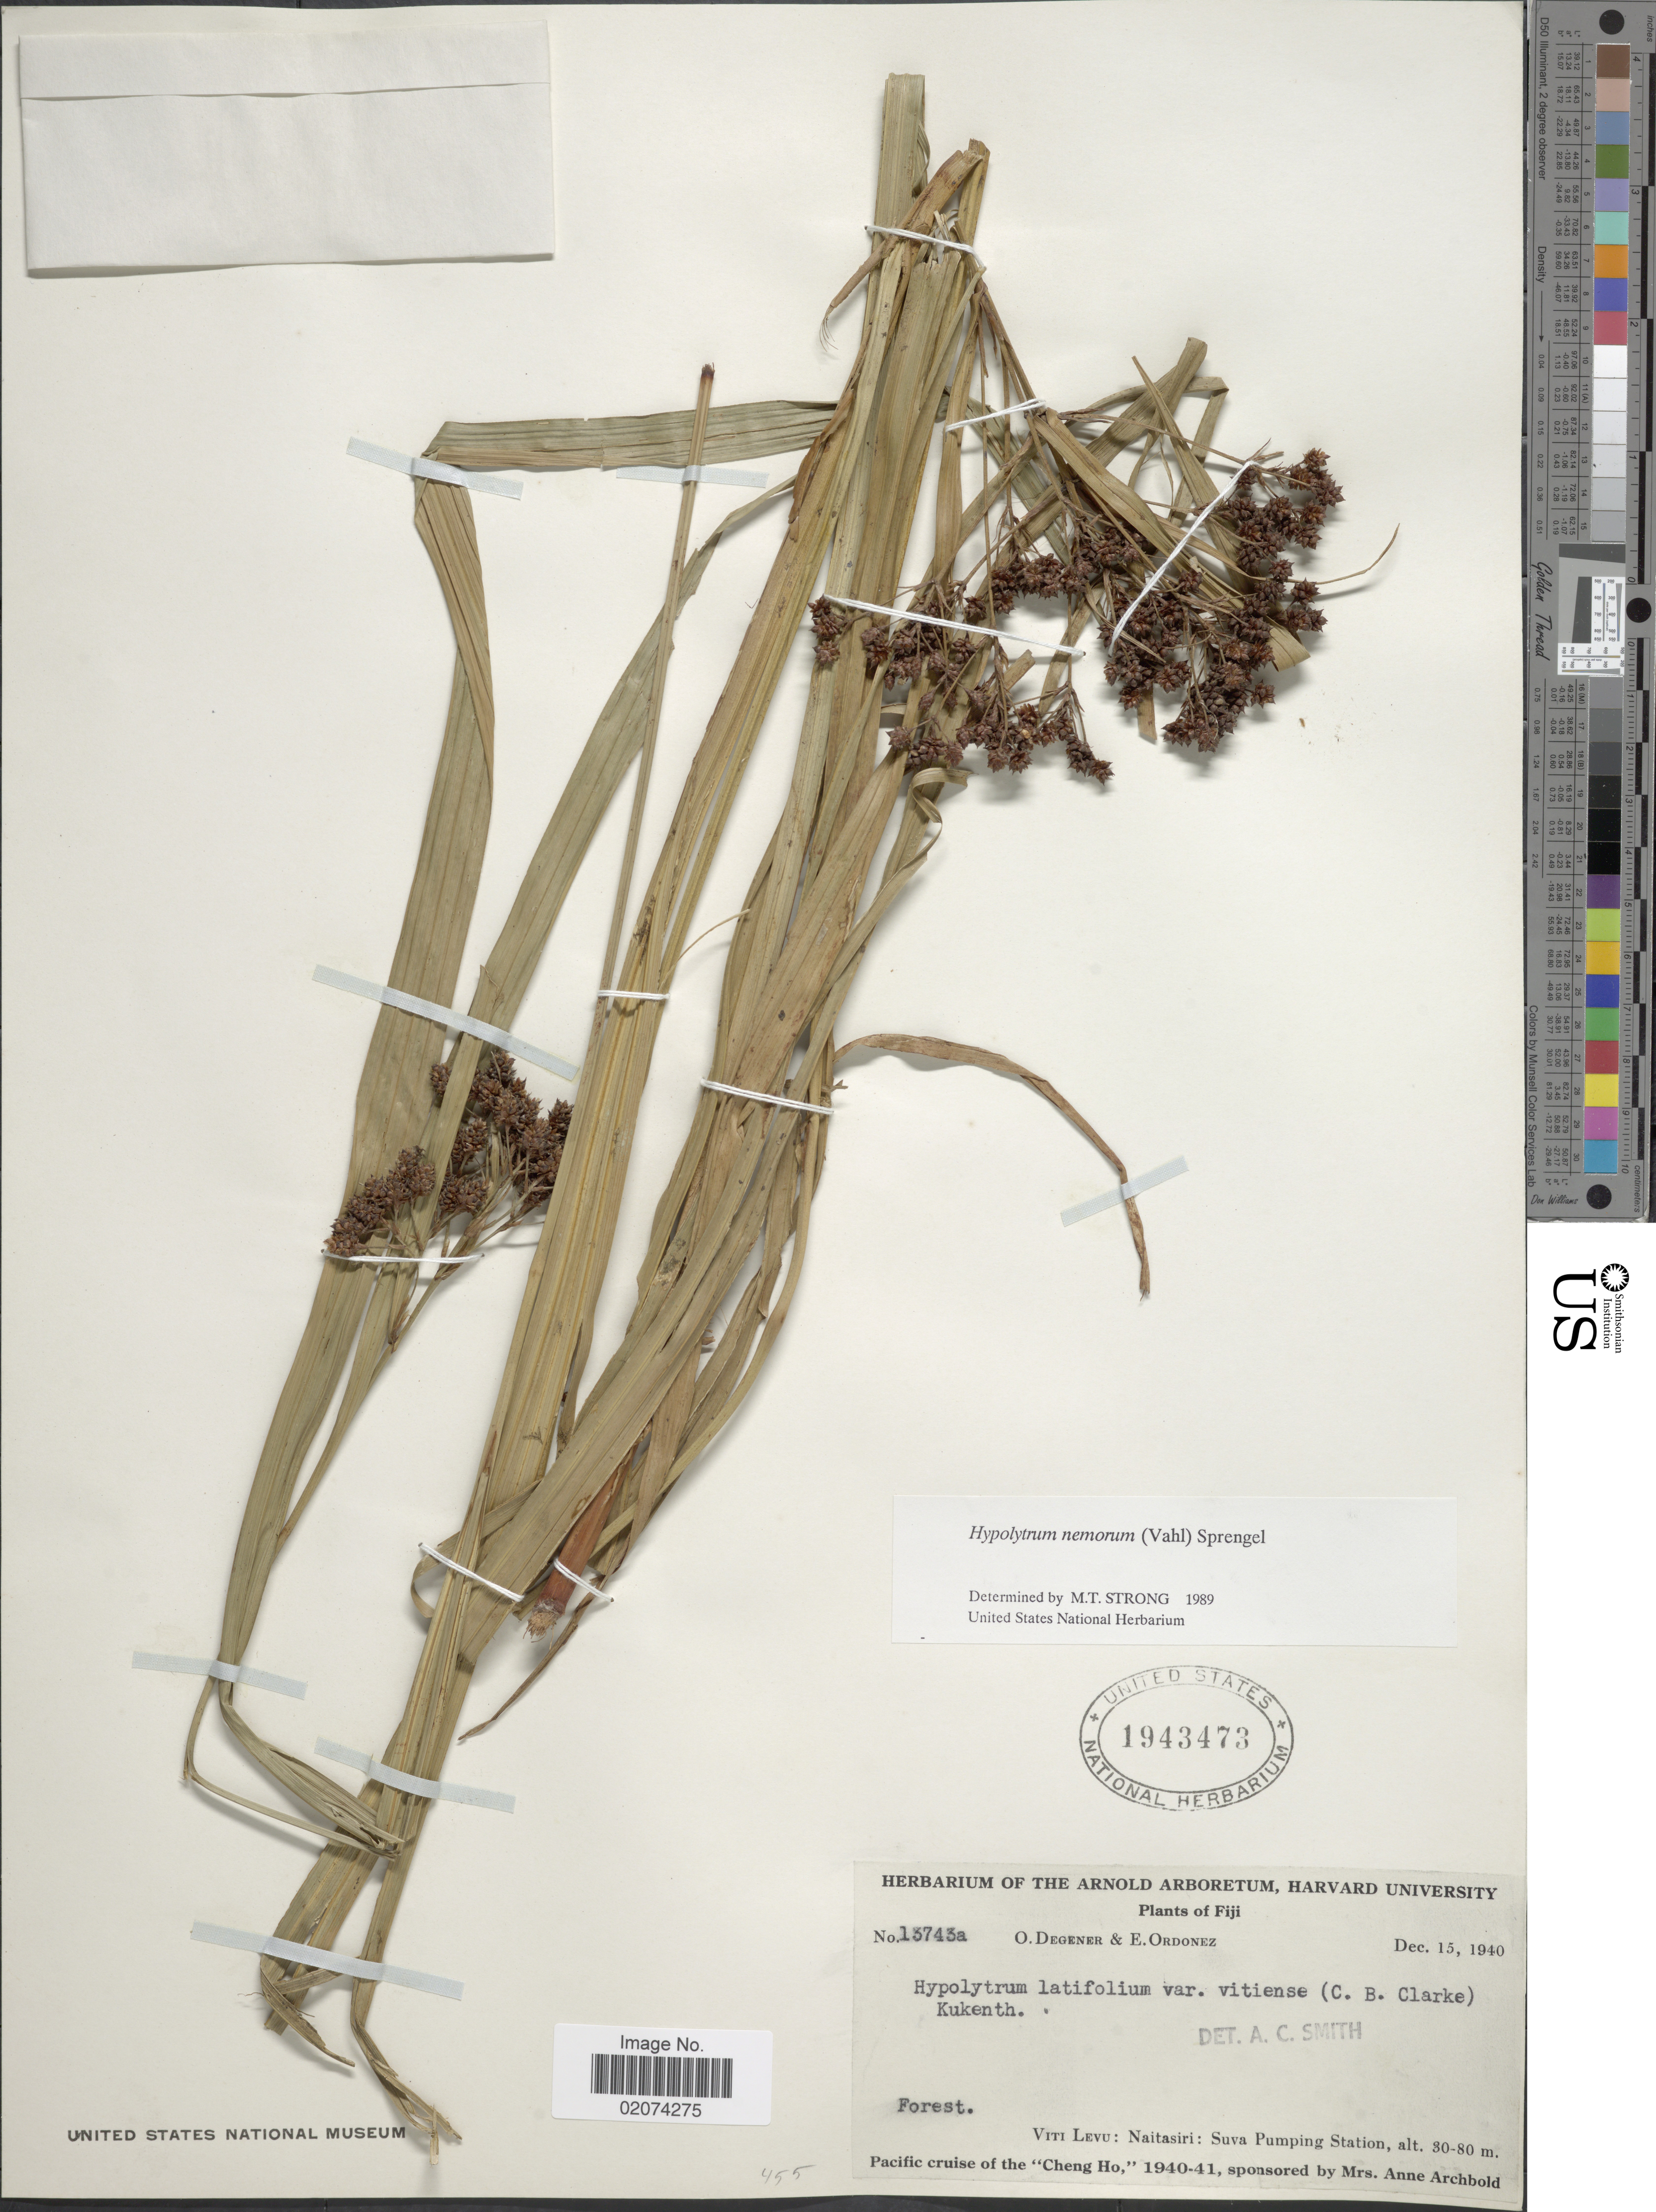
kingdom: Plantae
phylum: Tracheophyta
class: Liliopsida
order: Poales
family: Cyperaceae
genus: Hypolytrum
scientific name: Hypolytrum nemorum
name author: (Vahl) Spreng.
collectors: O. Degener & E. Ordonez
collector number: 13743A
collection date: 1940-12-15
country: Fiji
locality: Viti Levu: Naitasiri: Suva Pumping Station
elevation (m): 30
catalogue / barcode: US 1943473